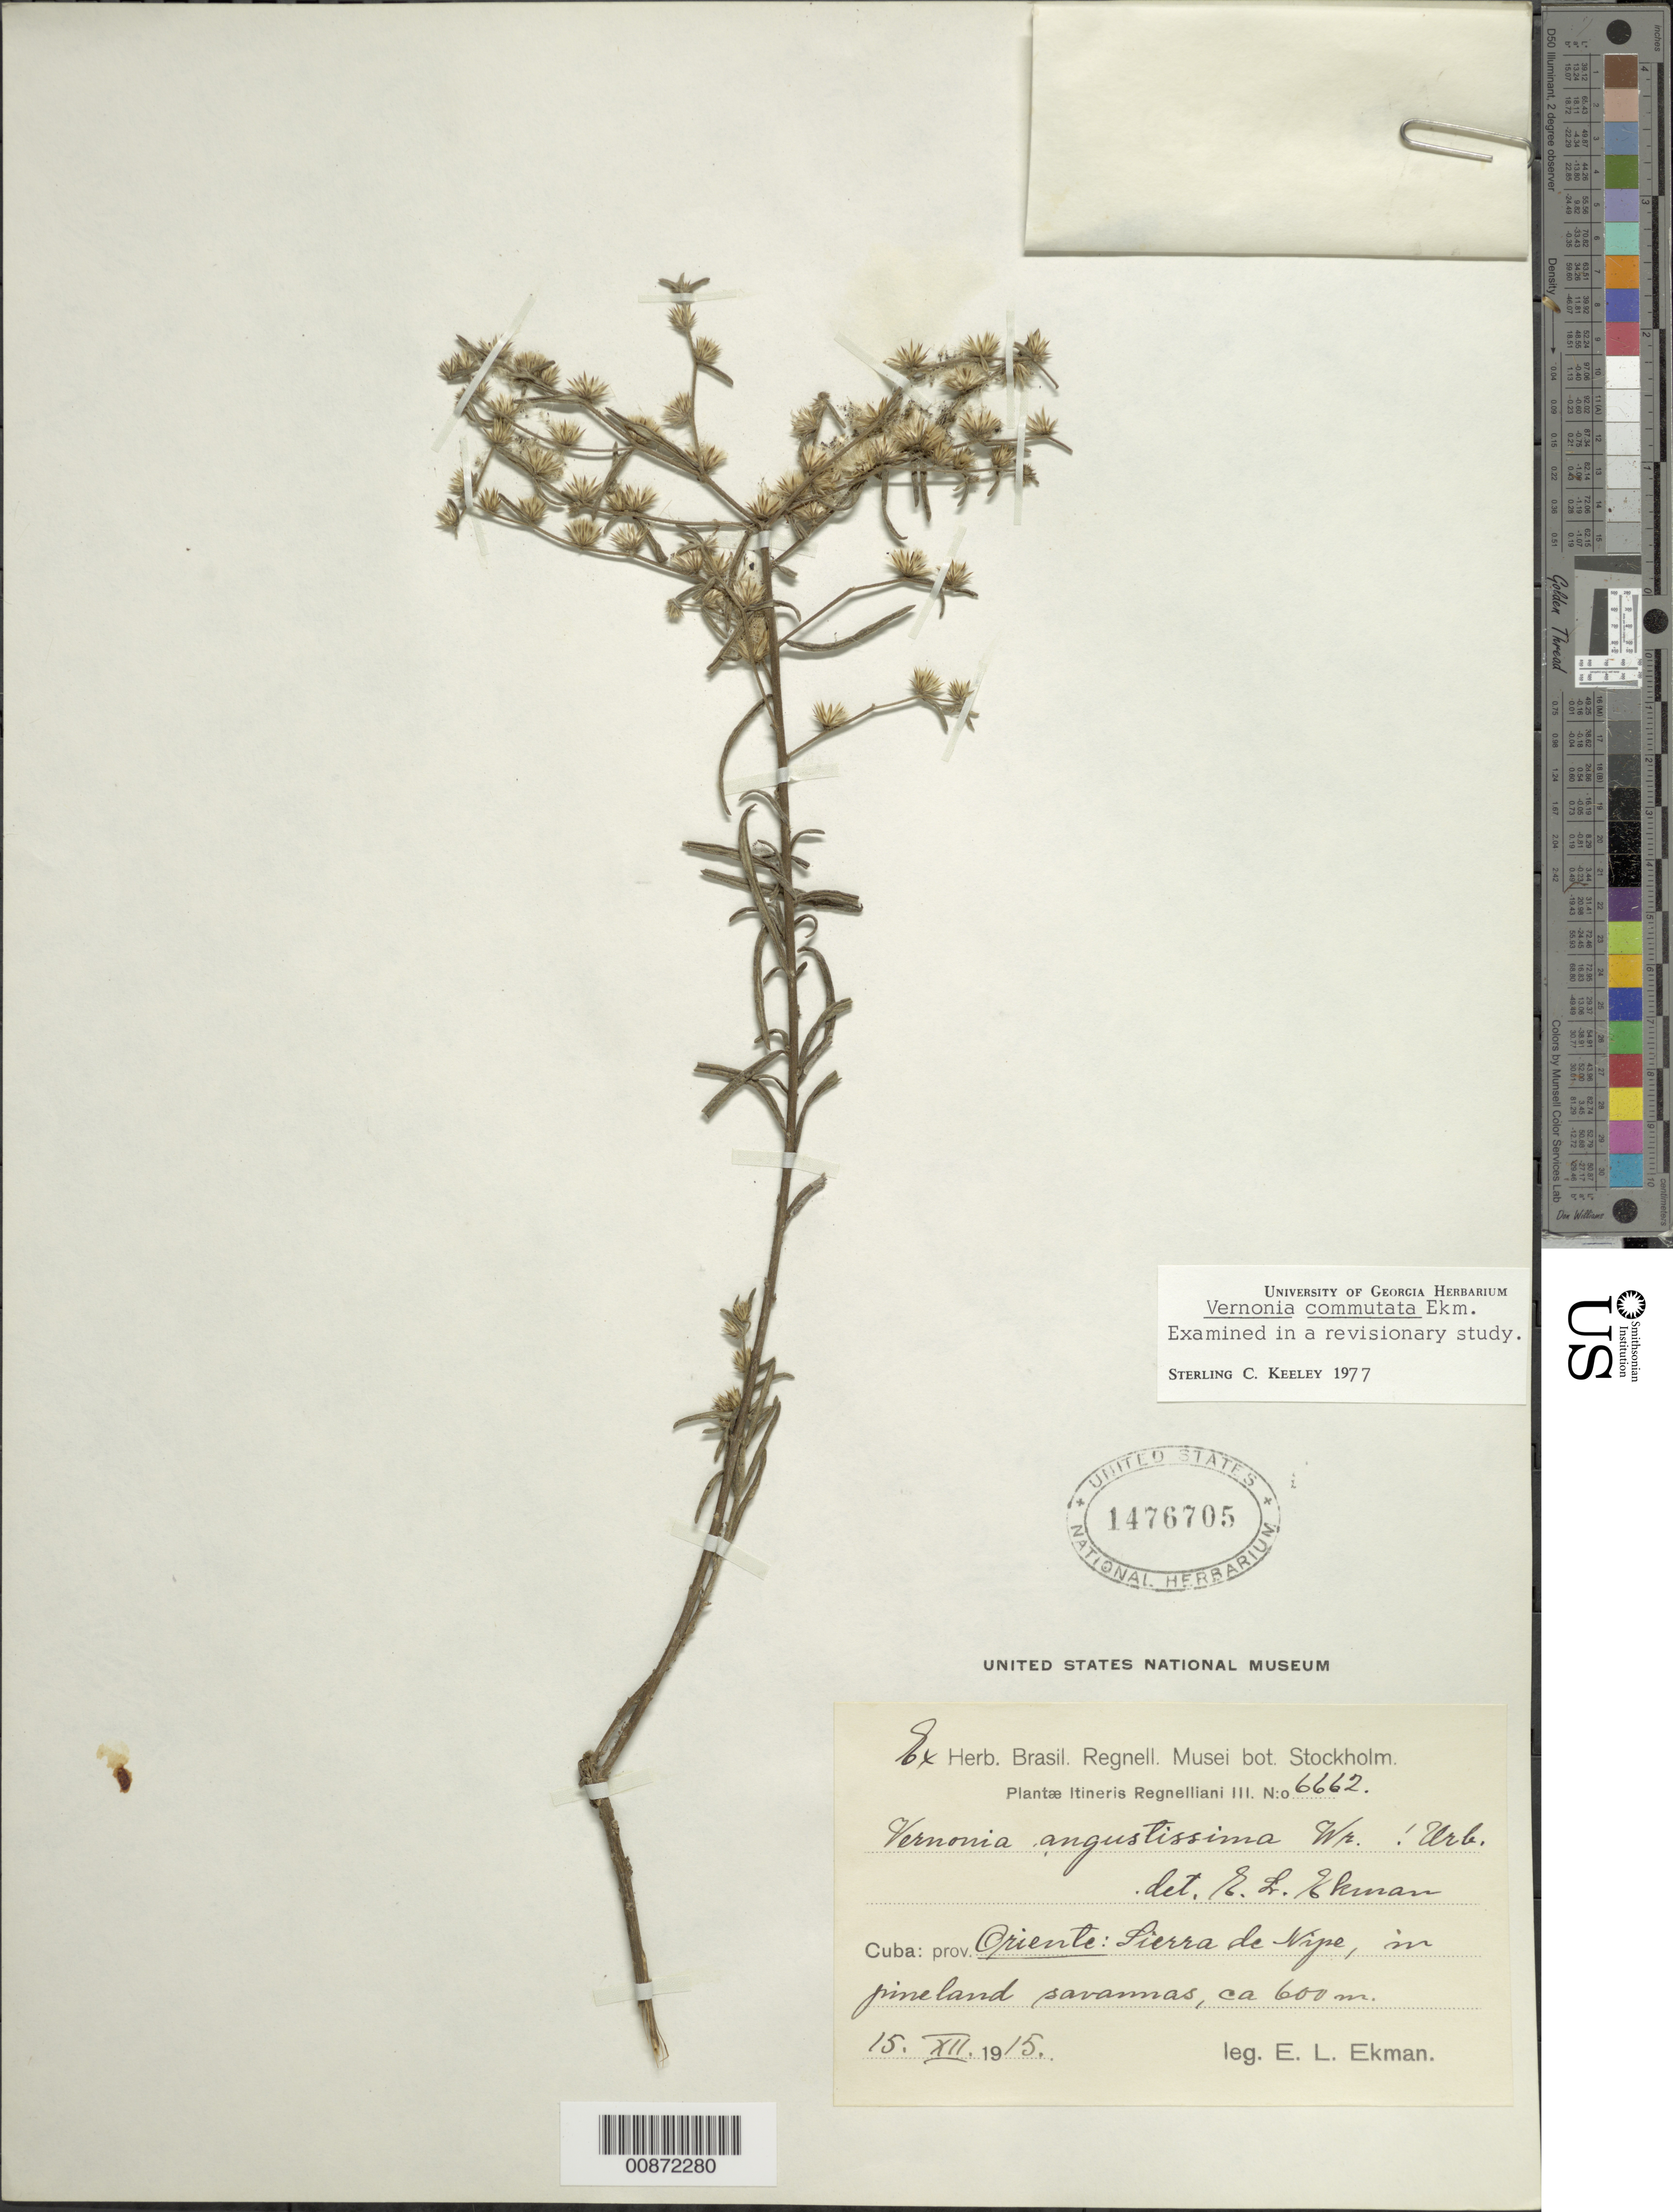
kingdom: Plantae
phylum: Tracheophyta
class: Magnoliopsida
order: Asterales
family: Asteraceae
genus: Lepidaploa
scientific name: Lepidaploa commutata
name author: (Ekman) H. Rob.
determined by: Keeley, S. C.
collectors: E. L. Ekman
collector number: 6662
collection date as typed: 15 Dec 1915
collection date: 1915-12-15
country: Cuba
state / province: Oriente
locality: Sierra de Nipe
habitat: In pineland savannas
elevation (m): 600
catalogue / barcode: US 1476705